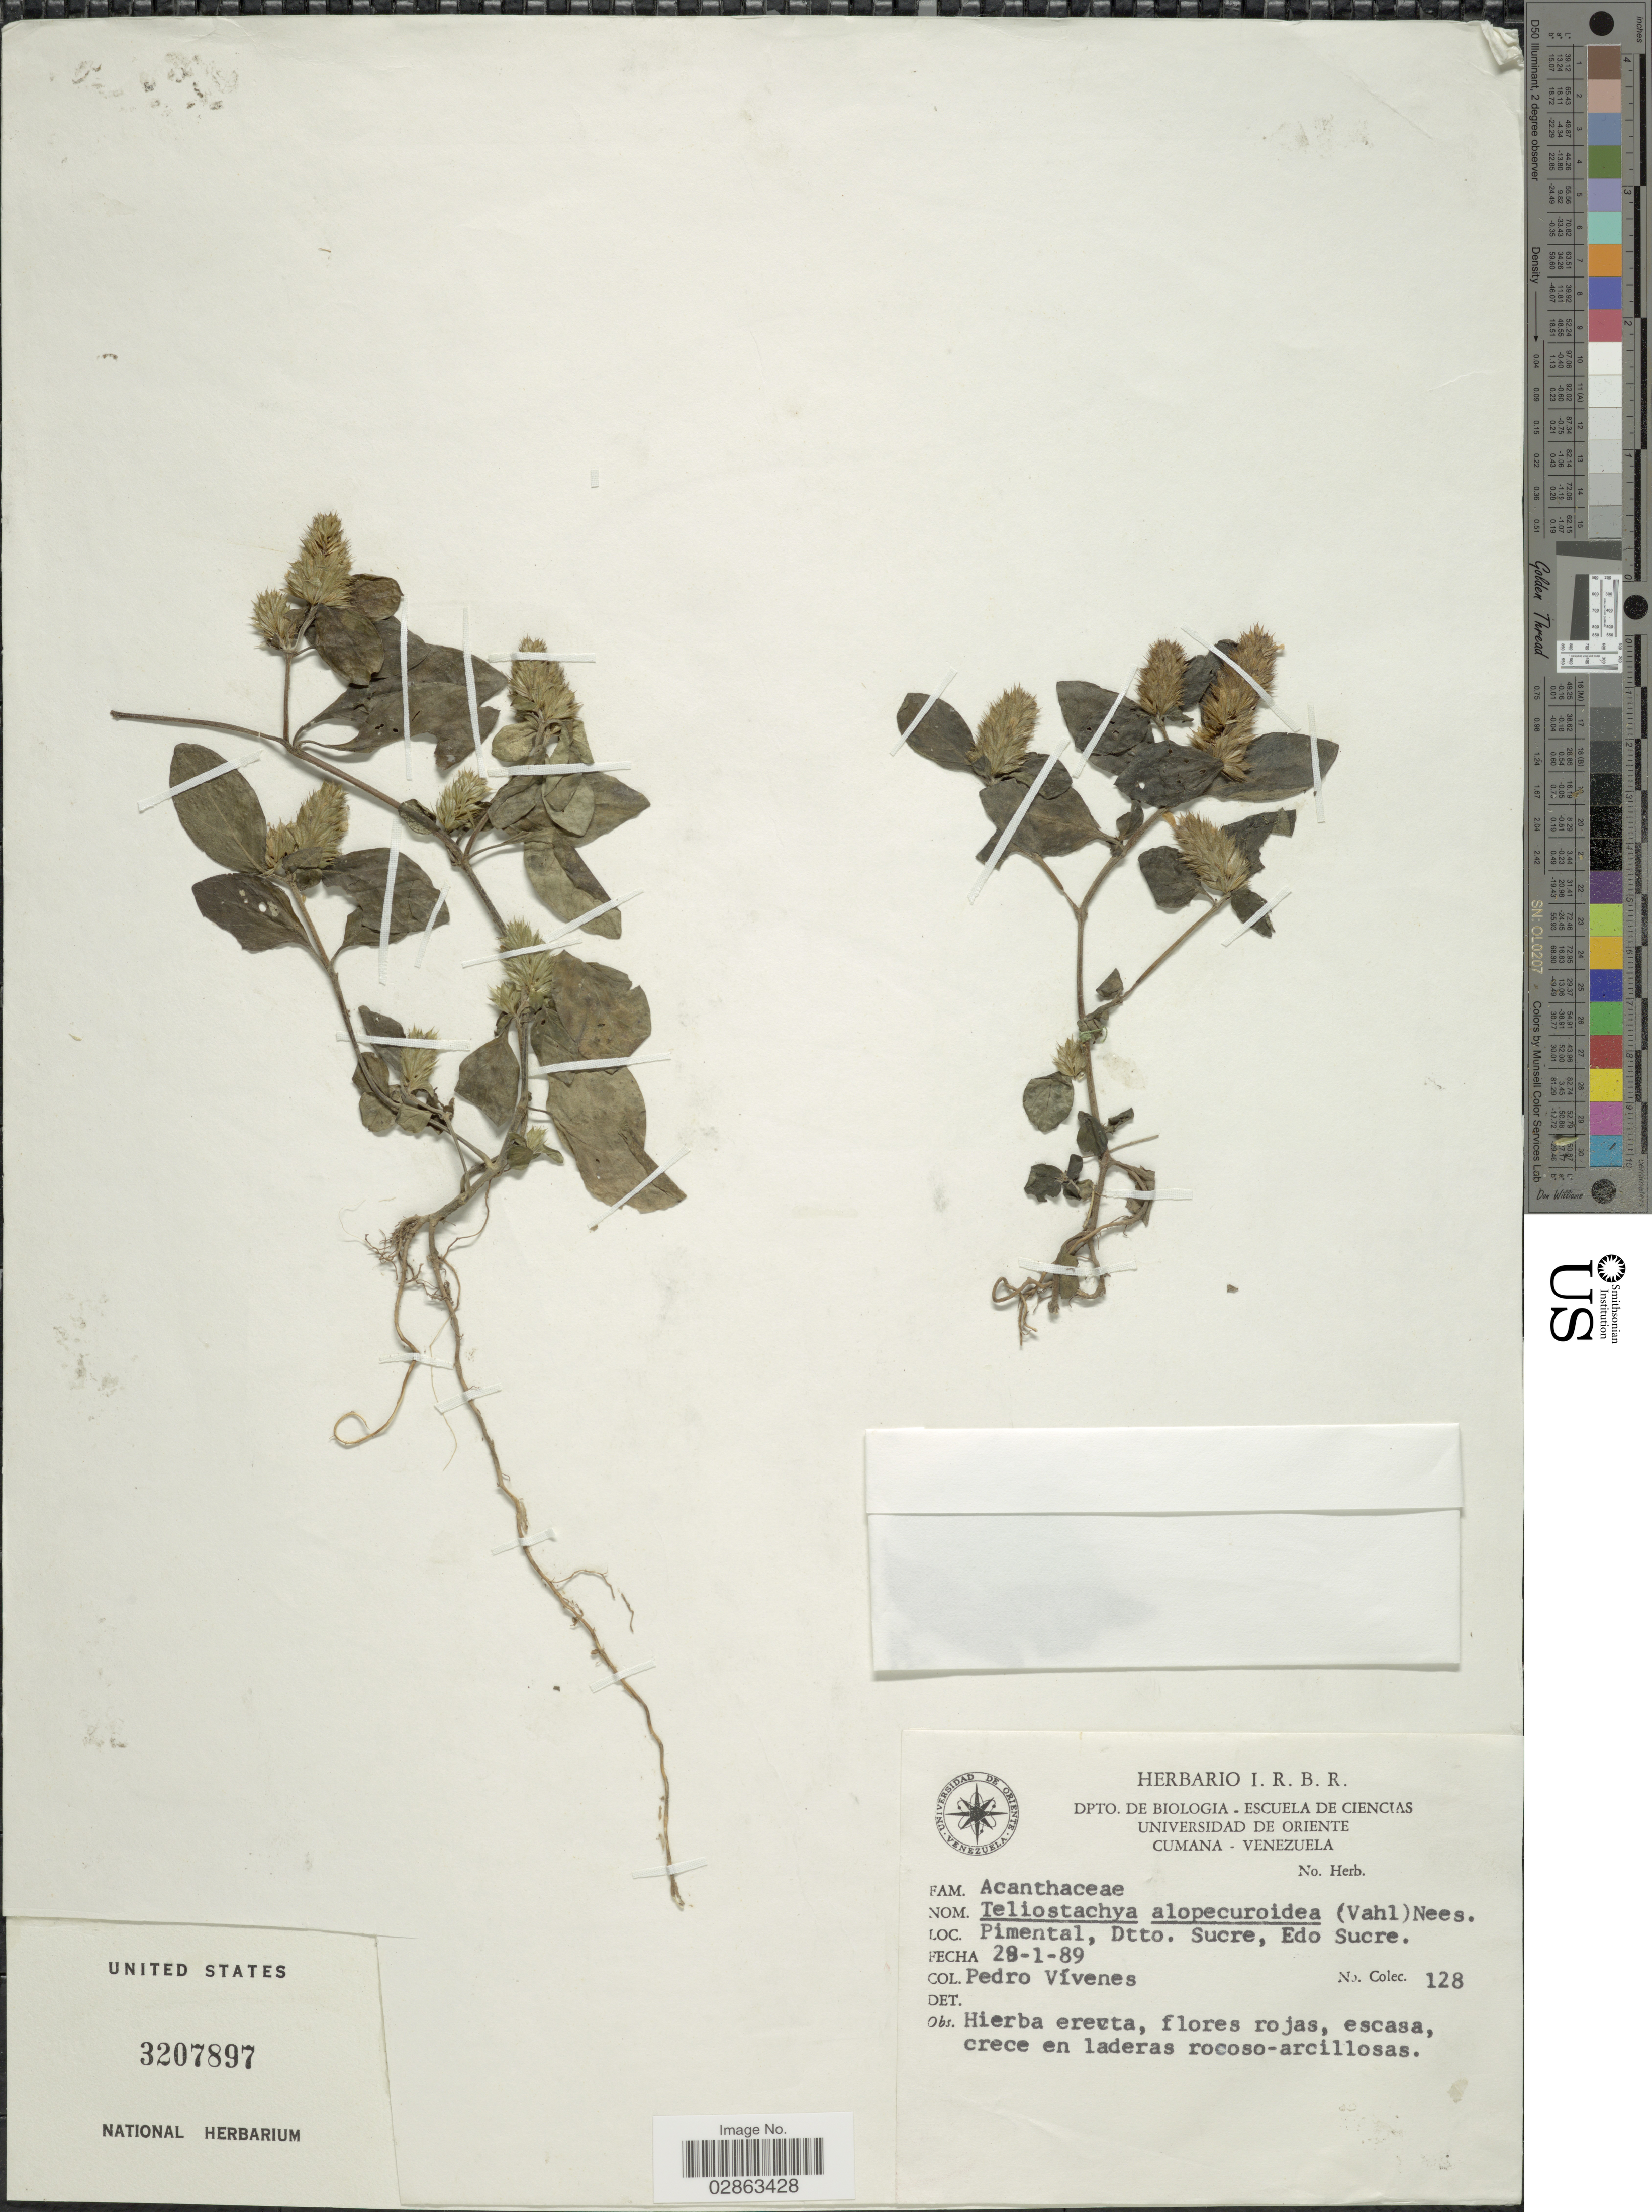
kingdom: Plantae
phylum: Tracheophyta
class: Magnoliopsida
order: Lamiales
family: Acanthaceae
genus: Teliostachya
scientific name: Teliostachya alopecuroidea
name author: (Vahl) Nees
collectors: P. Vivenes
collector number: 128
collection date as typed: Transcribed d/m/y: 28/1/89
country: Venezuela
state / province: Sucre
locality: Pimental, Dtto. Sucre, Edo Sucre.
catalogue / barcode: US 3207897